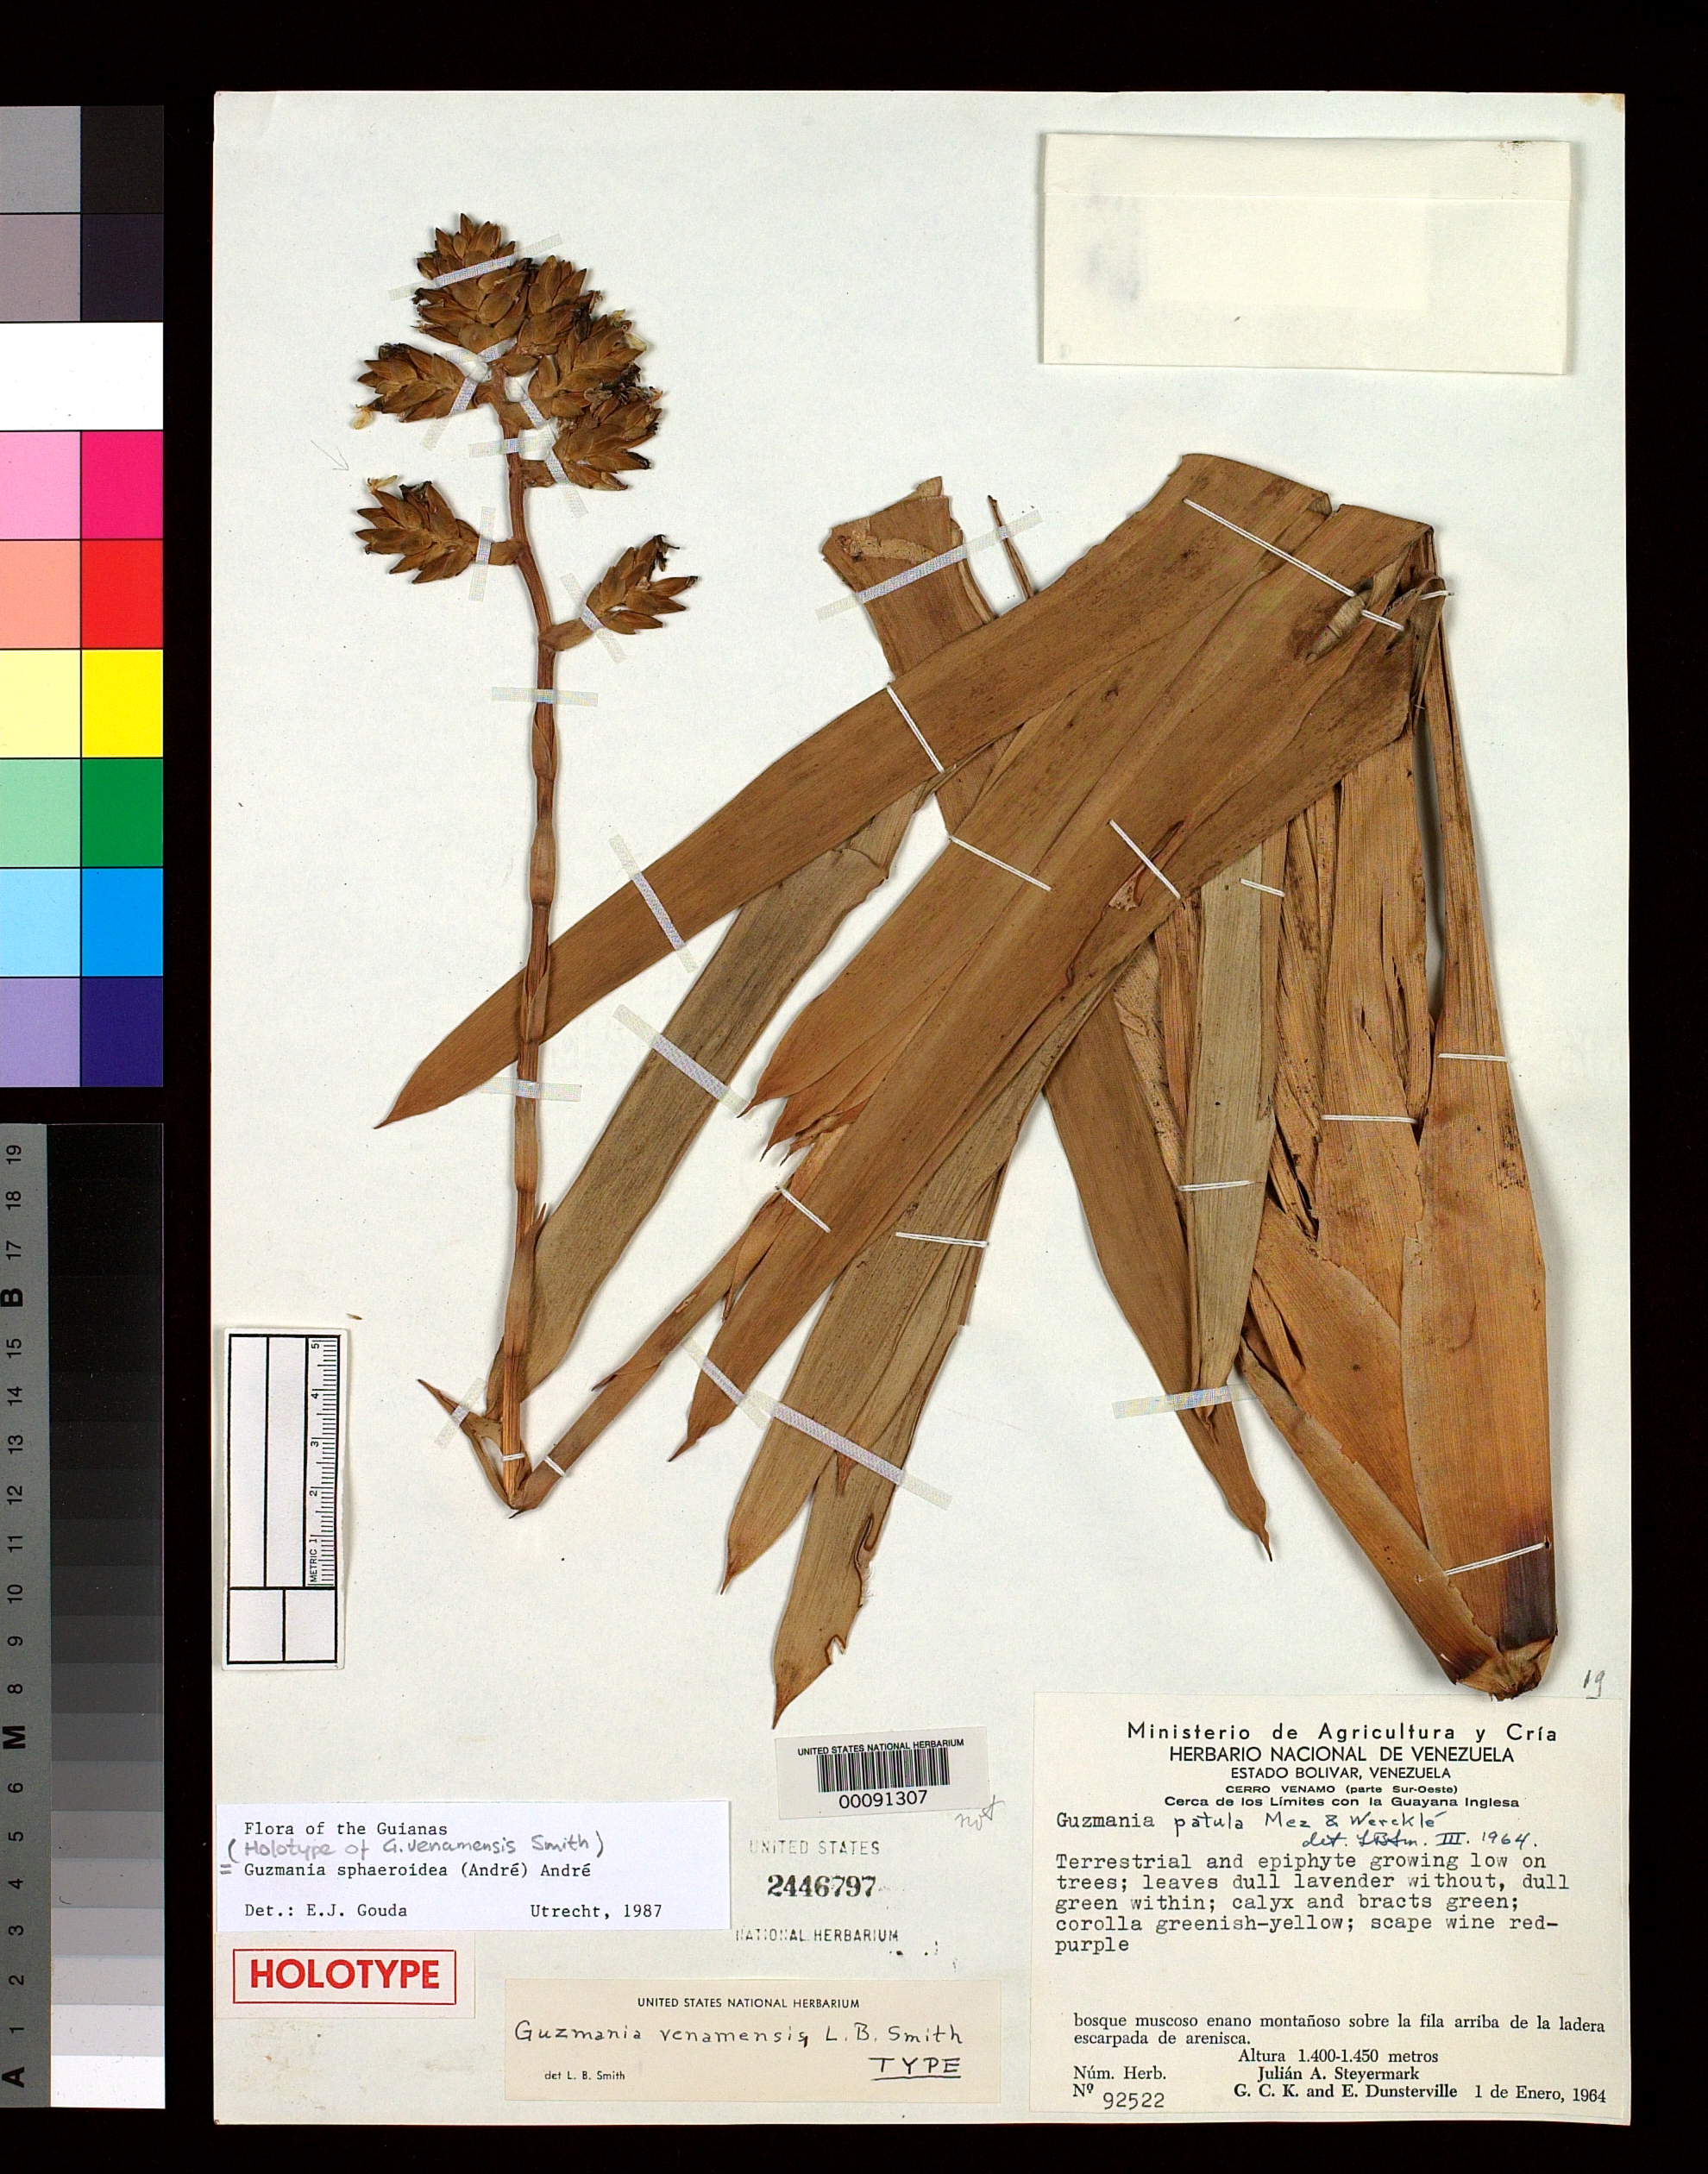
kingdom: Plantae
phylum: Tracheophyta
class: Liliopsida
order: Poales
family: Bromeliaceae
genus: Guzmania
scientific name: Guzmania venamensis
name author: L.B. Sm.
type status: Holotype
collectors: J. Steyermark & G. C. K. Dunsterville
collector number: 92522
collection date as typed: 01 Jan 1964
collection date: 1964-01-01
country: Venezuela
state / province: Bolivar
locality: Cerro Venamo, cerca de la limites con La Guayana Inglesa.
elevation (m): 1400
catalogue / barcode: US 2446797